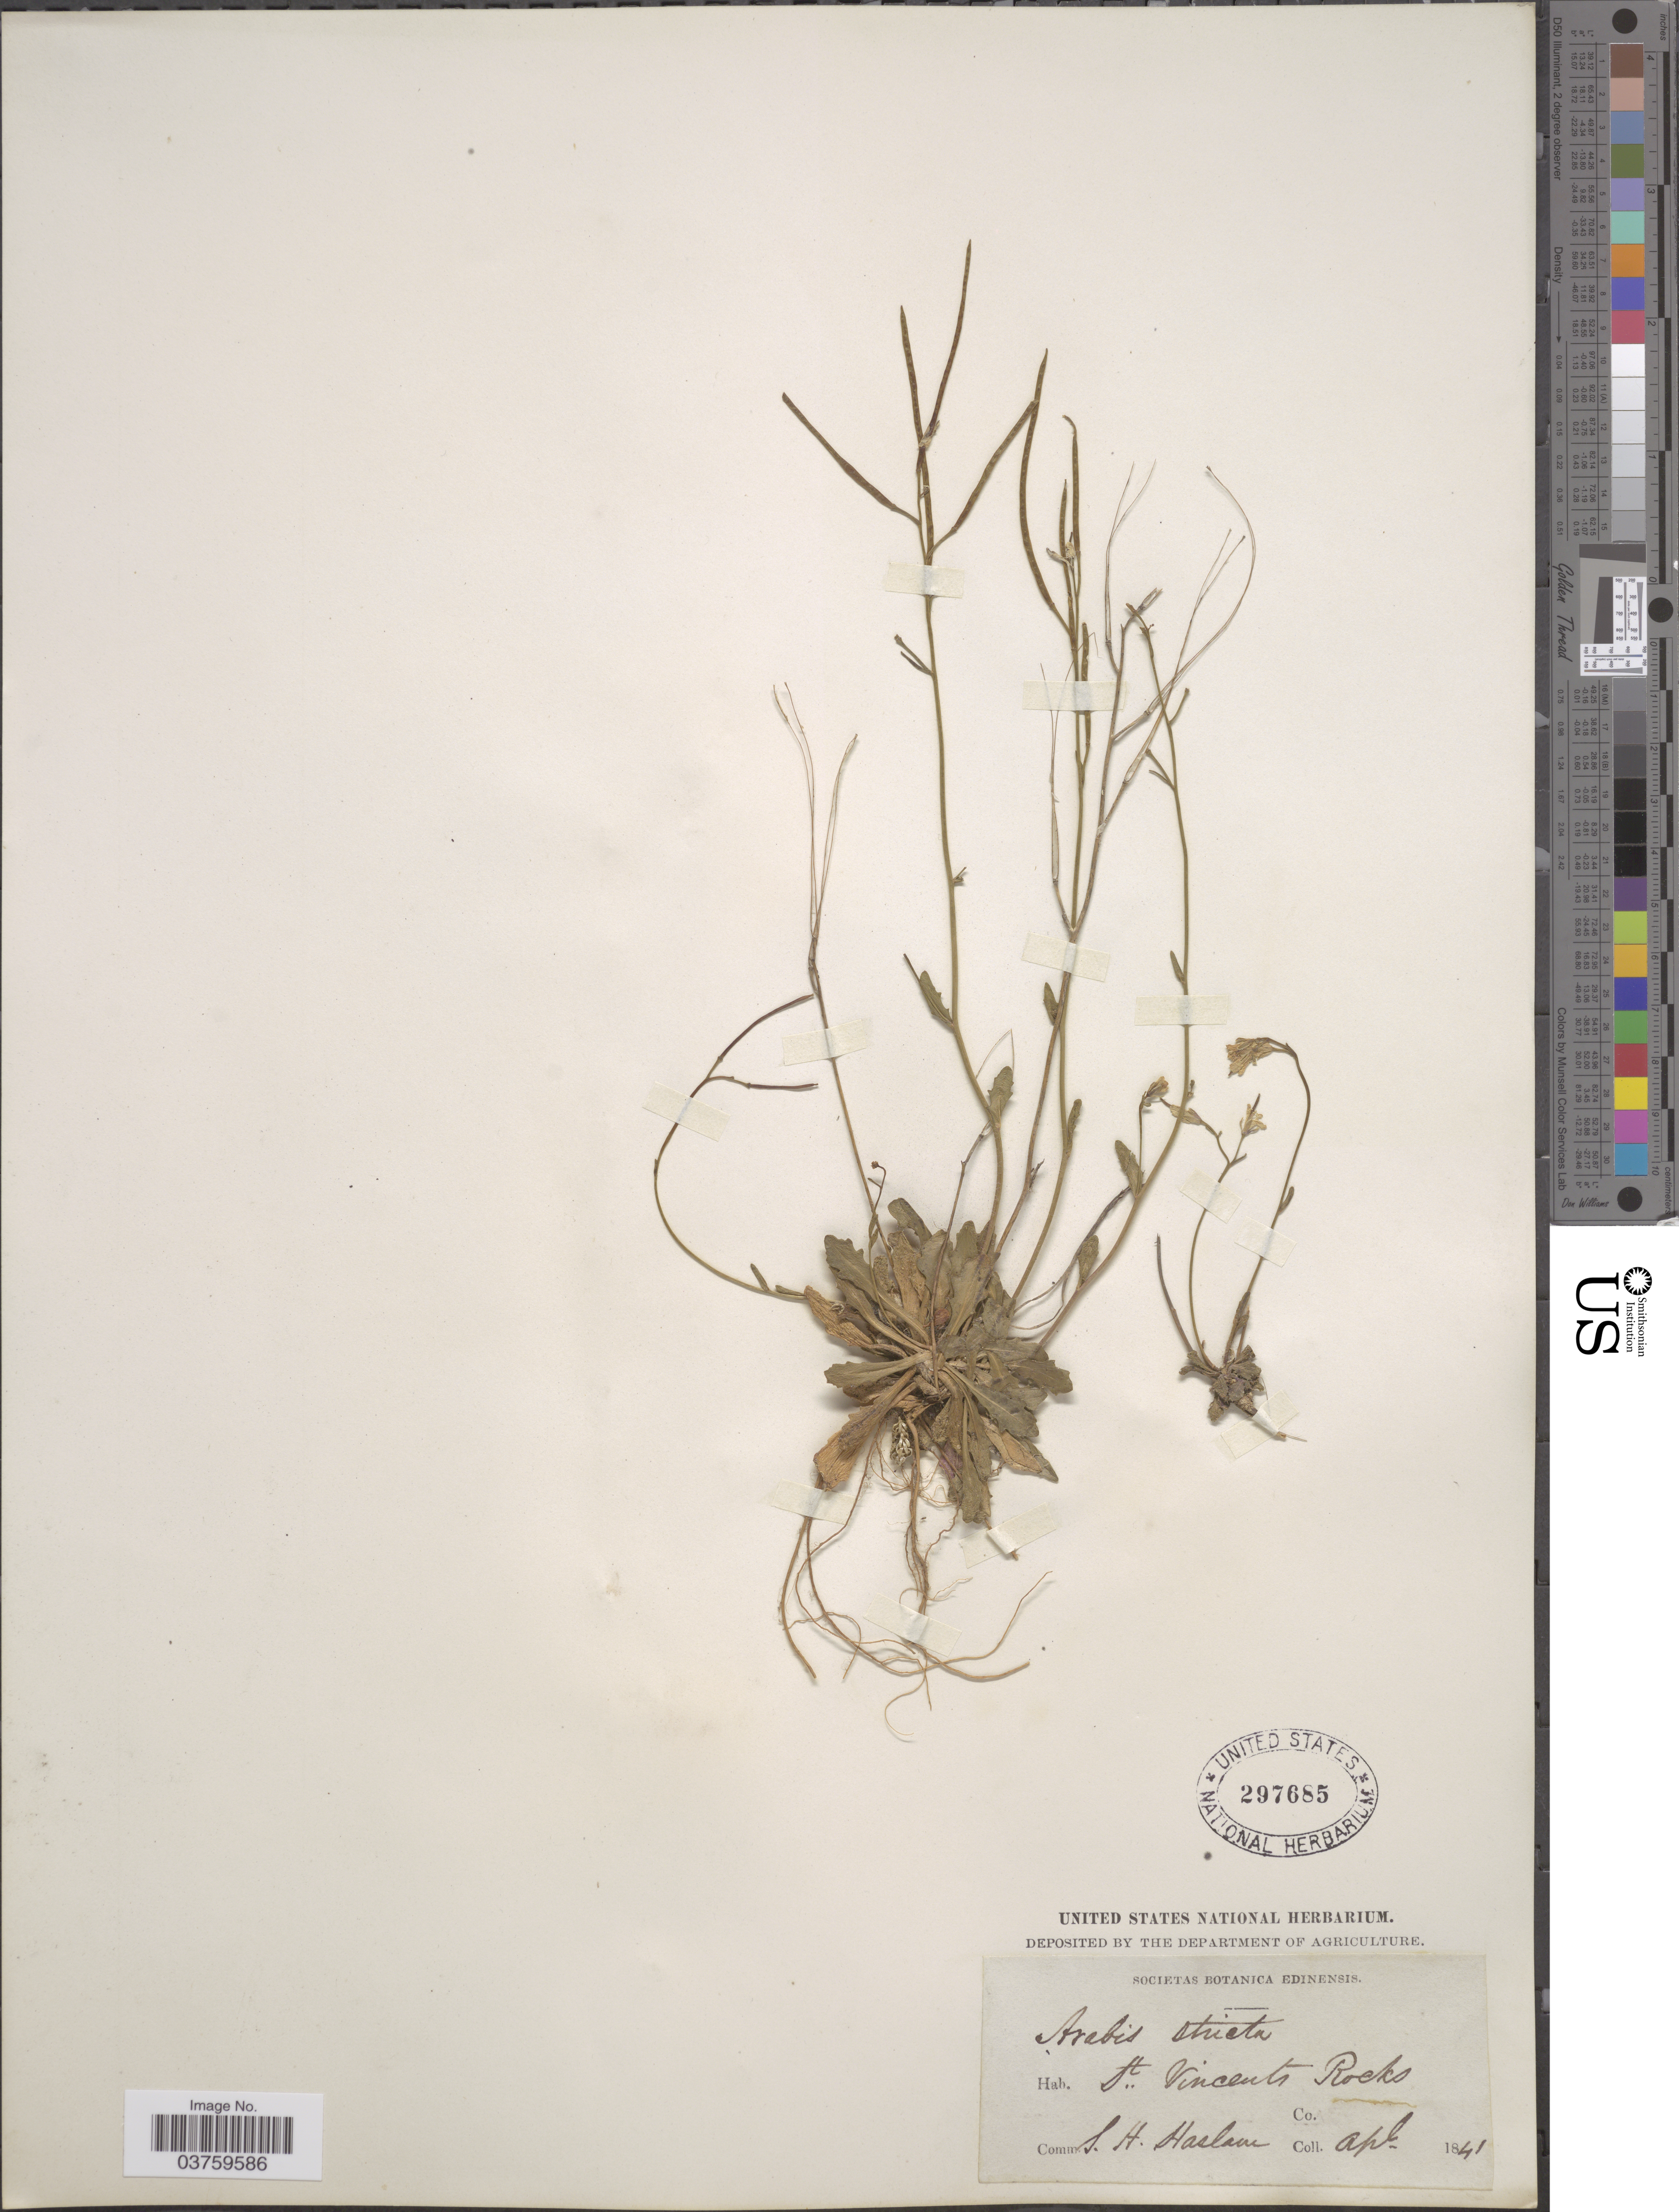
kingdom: Plantae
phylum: Tracheophyta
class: Magnoliopsida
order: Brassicales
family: Brassicaceae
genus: Arabis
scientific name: Arabis stricta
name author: Huds.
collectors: S. Haslam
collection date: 1841-04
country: United Kingdom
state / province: England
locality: St. Vincents Rocks.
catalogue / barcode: US 297685